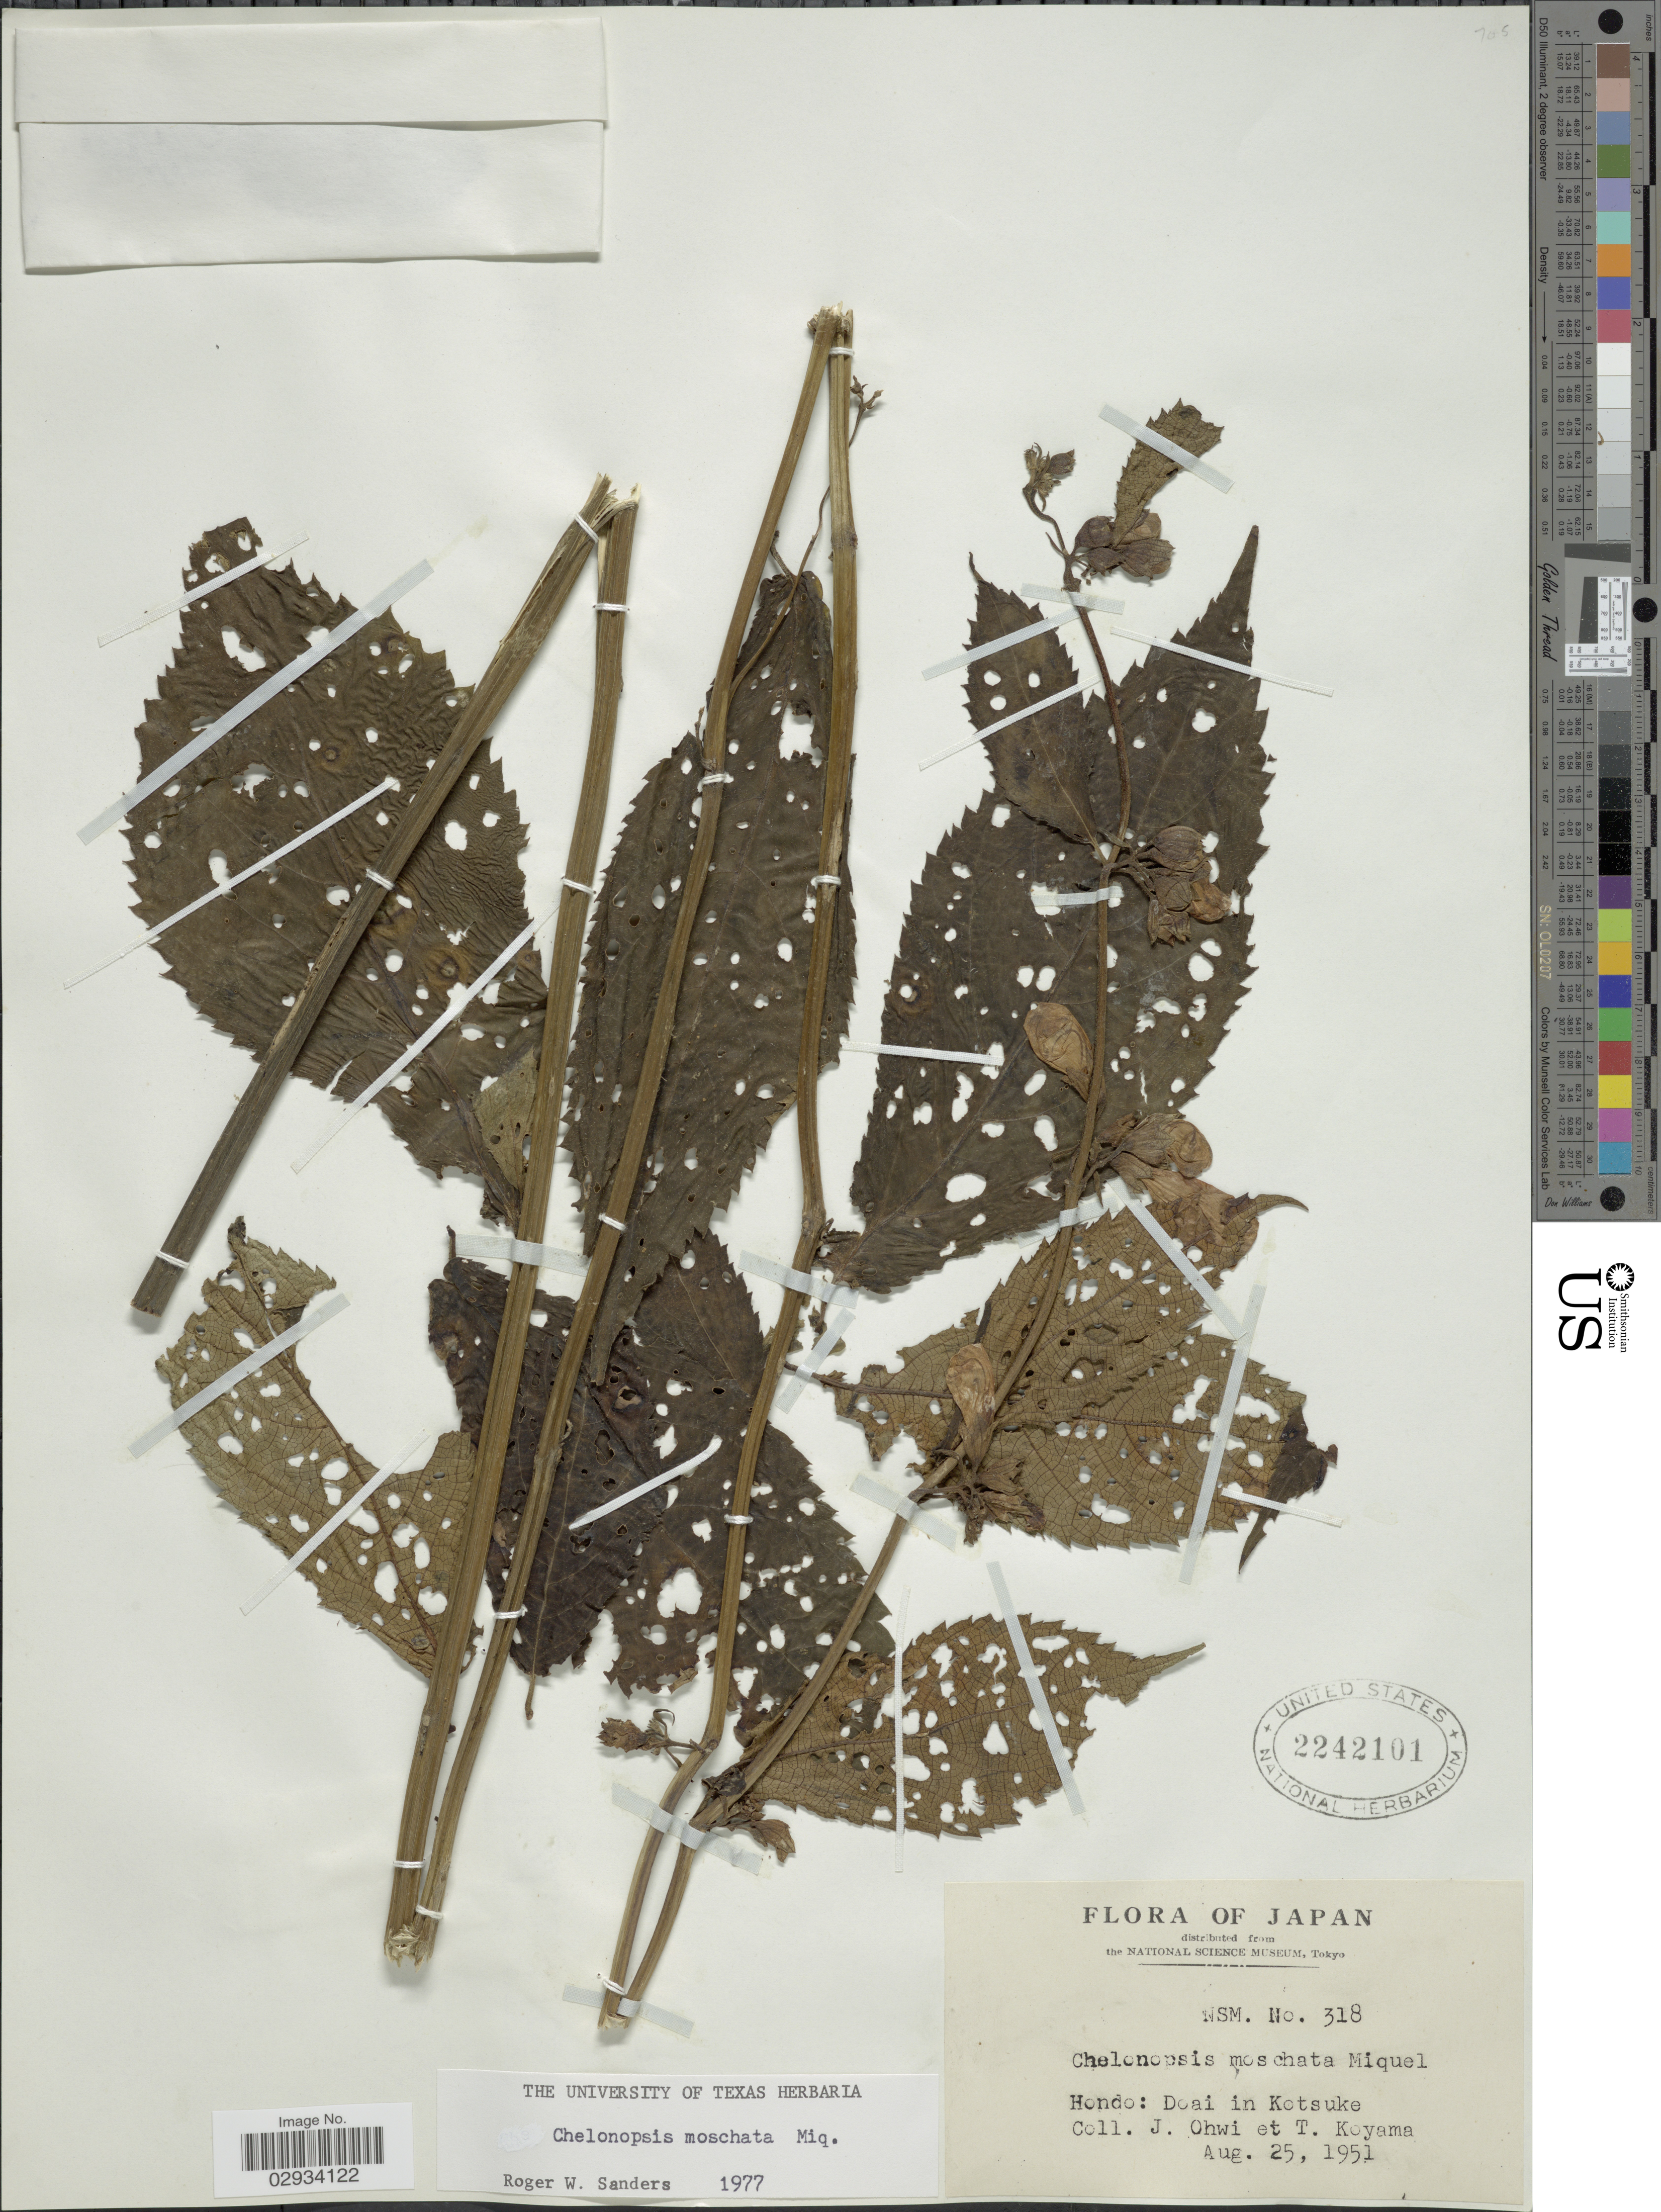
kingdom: Plantae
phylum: Tracheophyta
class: Magnoliopsida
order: Lamiales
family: Lamiaceae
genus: Chelonopsis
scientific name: Chelonopsis moschata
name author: Miq.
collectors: J. Ohwi & T. Koyama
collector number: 318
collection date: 1951-08-25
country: Japan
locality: Hondo: Doai in Kotsuke.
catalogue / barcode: US 2242101